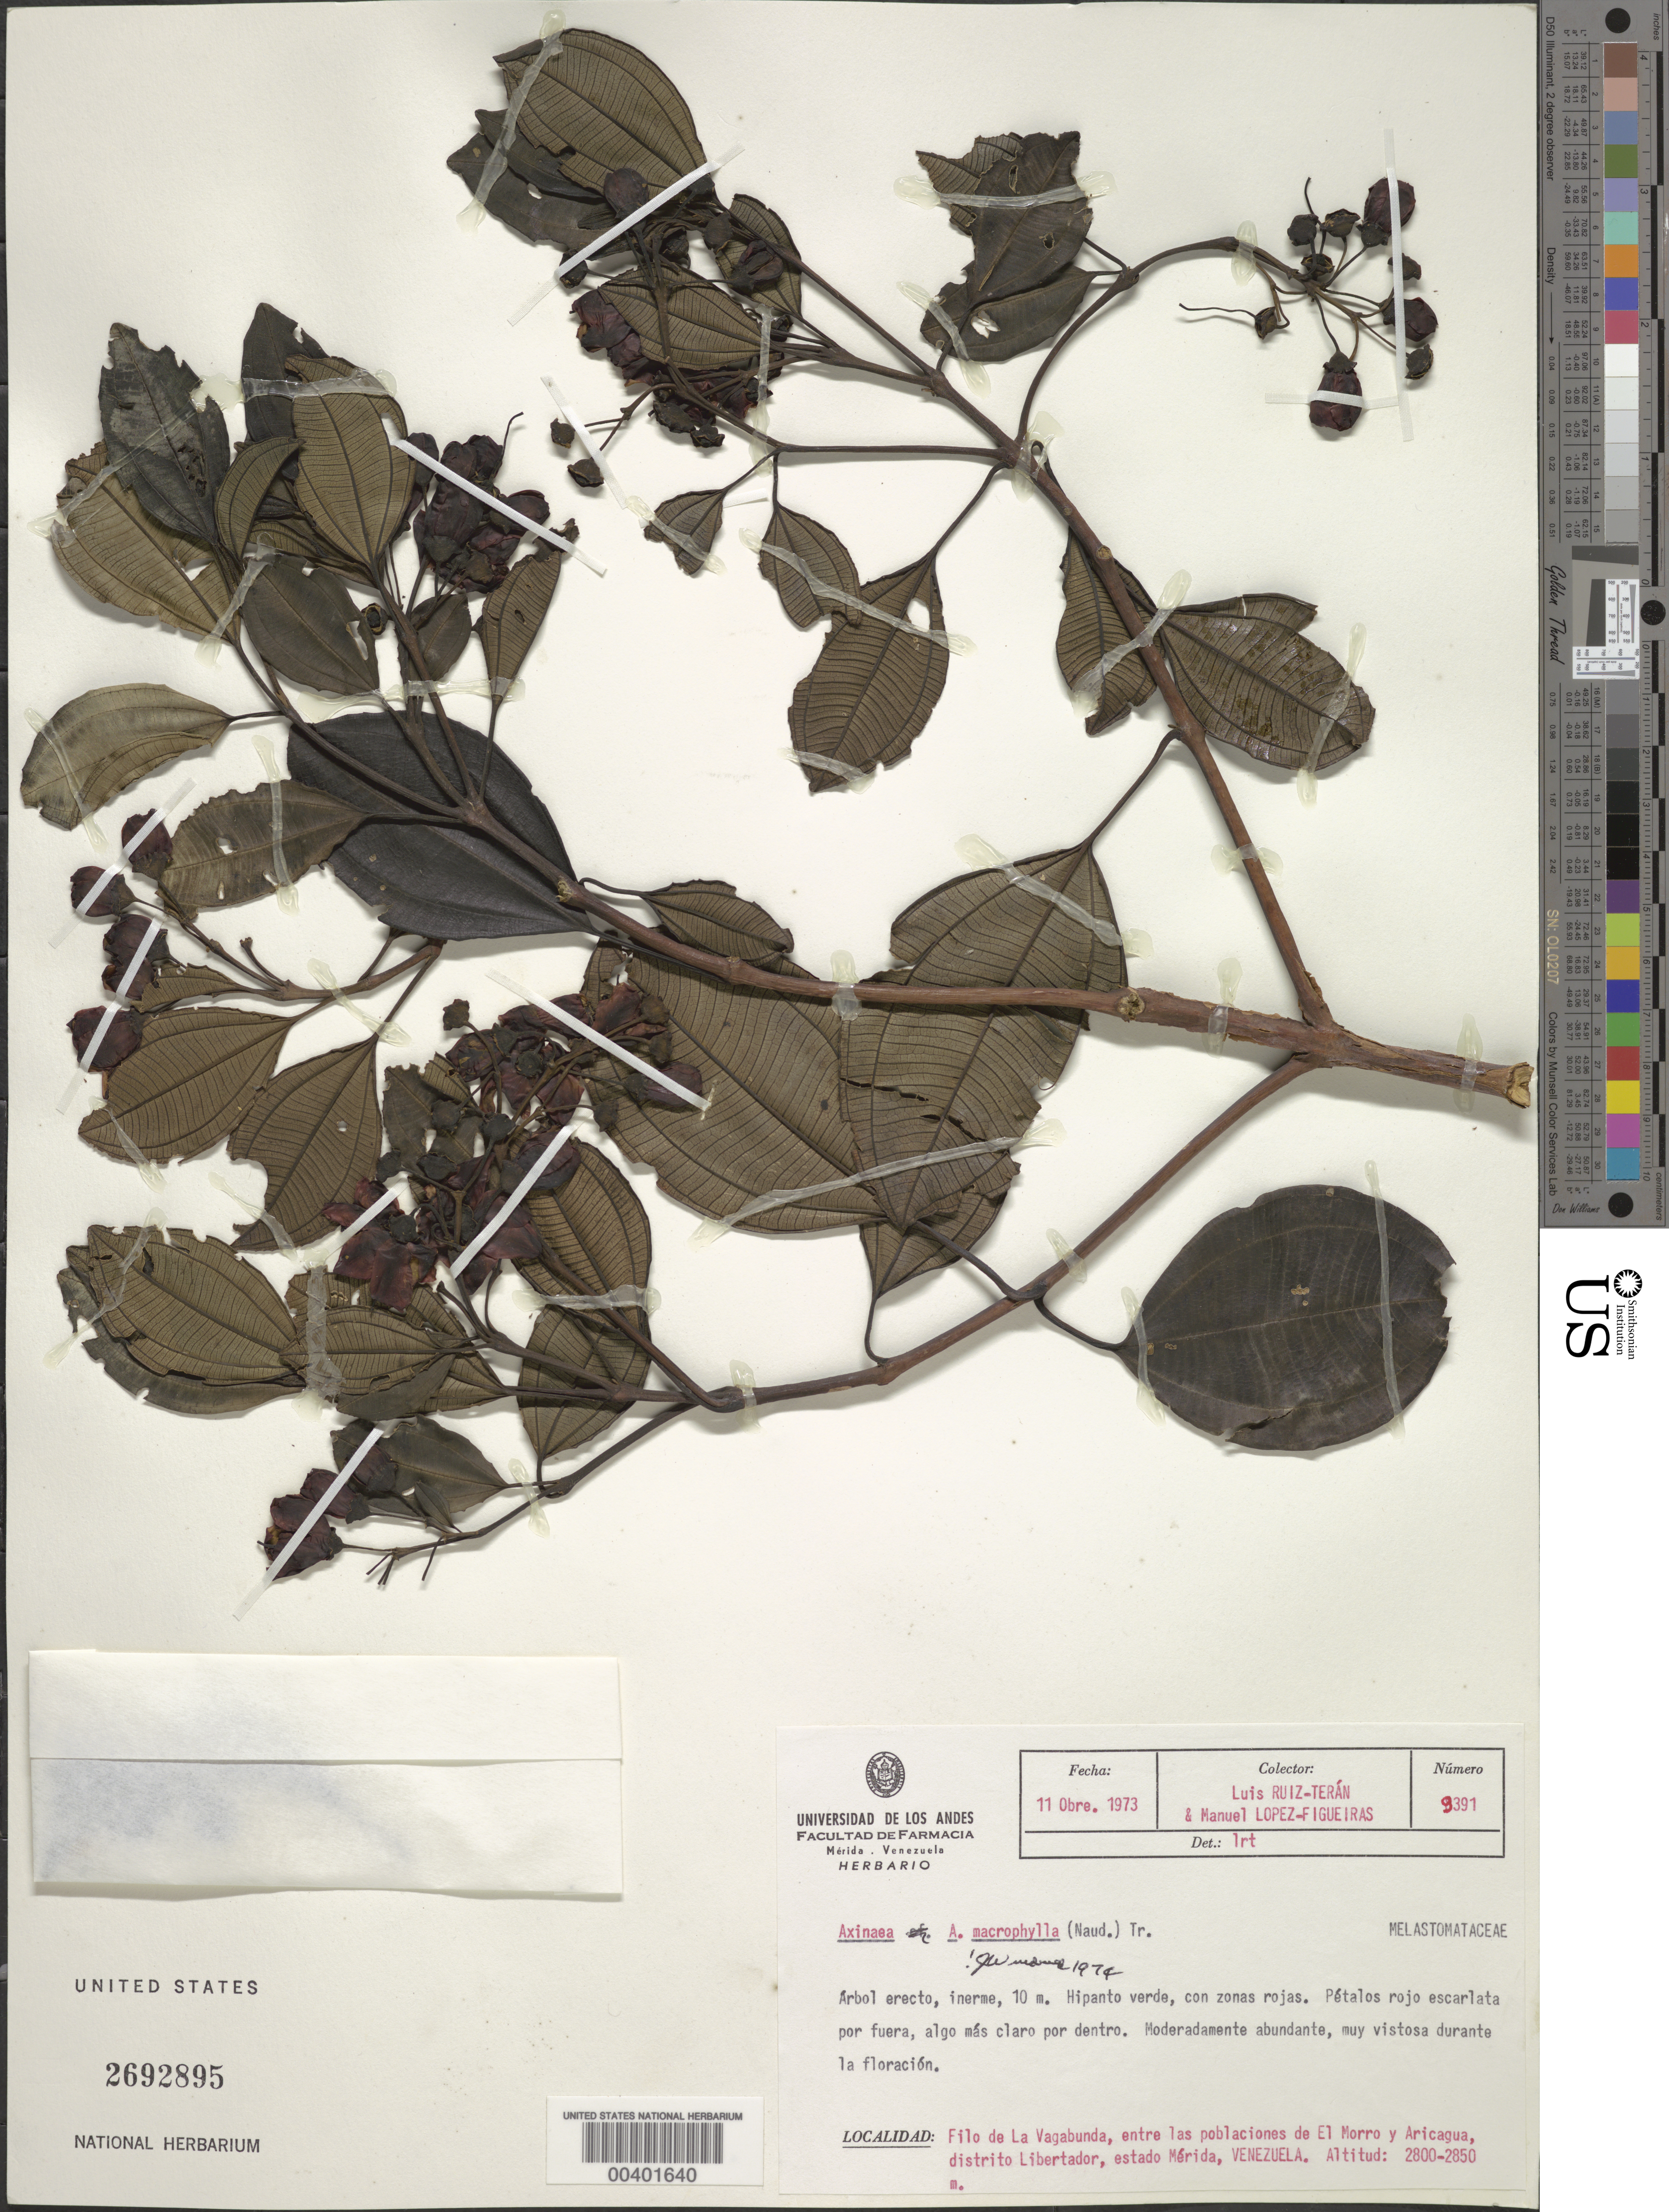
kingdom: Plantae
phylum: Tracheophyta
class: Magnoliopsida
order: Myrtales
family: Melastomataceae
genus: Axinaea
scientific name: Axinaea macrophylla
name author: (Naudin) Triana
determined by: T., L. R.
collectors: L. E. Ruíz-Terán & M. López Figueiras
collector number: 9391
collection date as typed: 11 Oct 1973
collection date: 1973-10-11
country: Venezuela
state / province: Mérida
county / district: Libertador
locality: Filo de La Vagabunda, entre las poblaciones de El Morro y Aricagua. Morro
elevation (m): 2800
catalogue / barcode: US 2692895